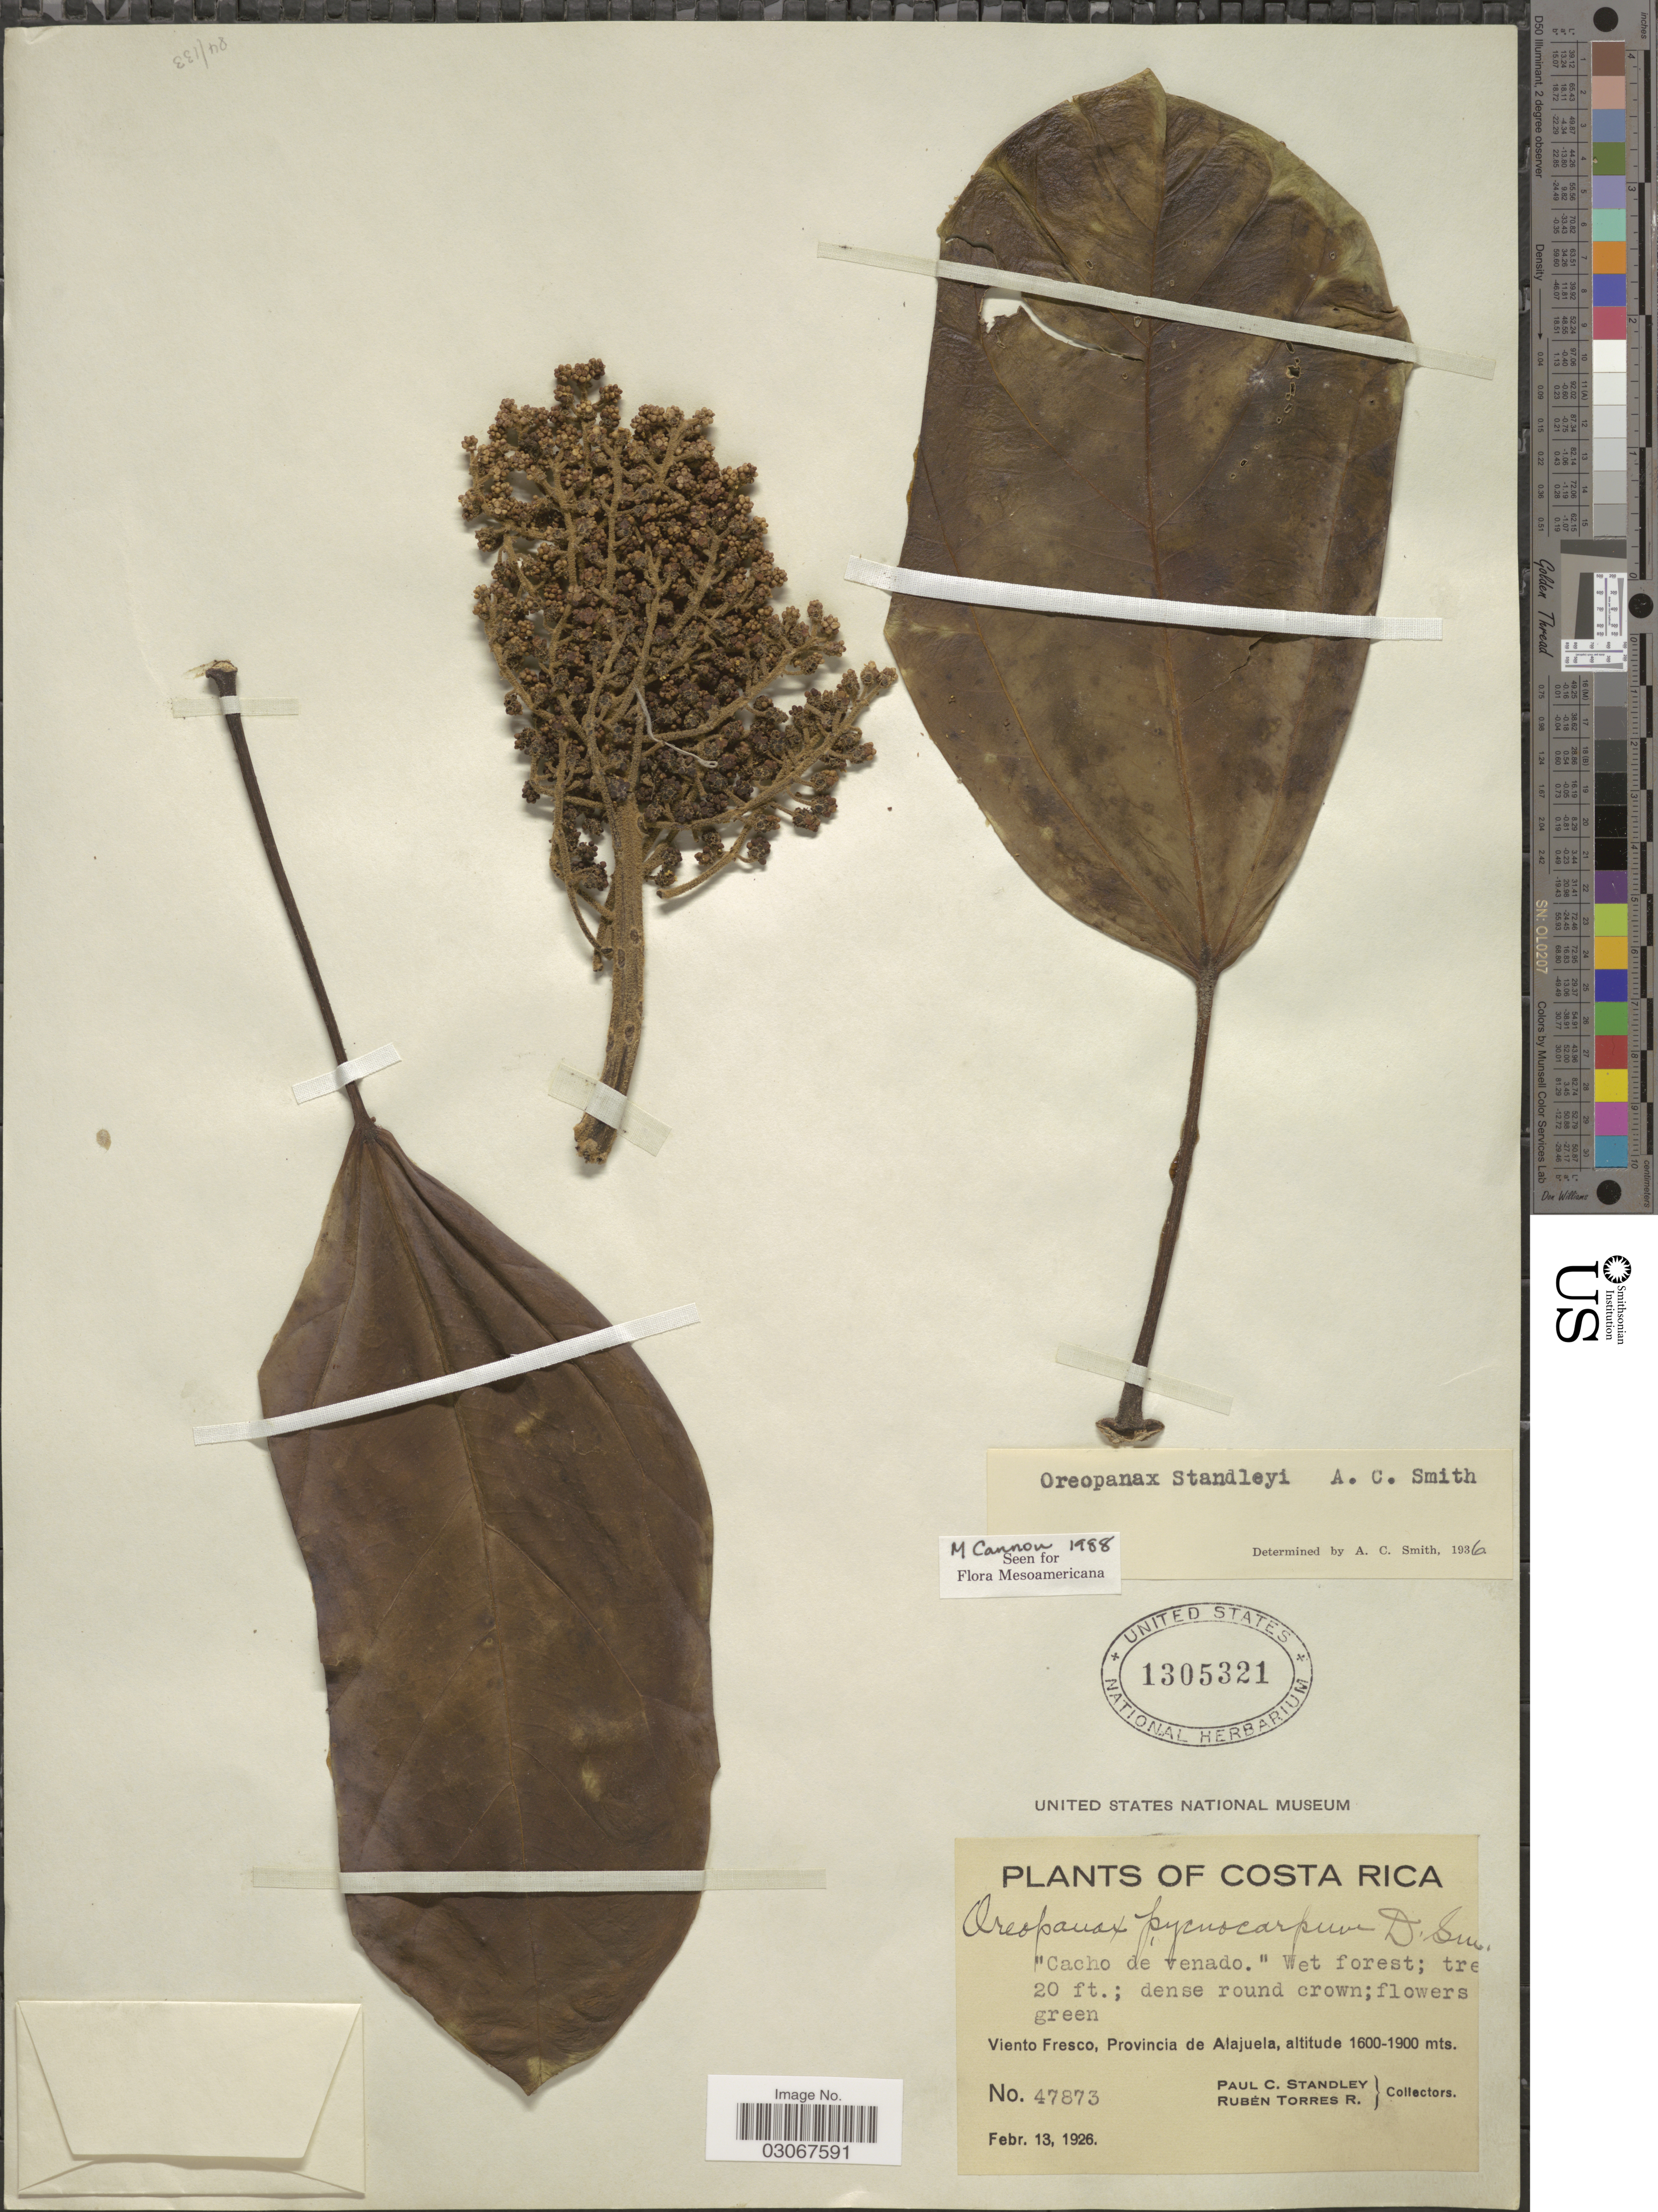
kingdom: Plantae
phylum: Tracheophyta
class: Magnoliopsida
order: Apiales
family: Araliaceae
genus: Oreopanax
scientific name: Oreopanax standleyi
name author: A.C. Sm.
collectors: P. C. Standley & R. Torres Rojas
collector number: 47873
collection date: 1926-02-13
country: Costa Rica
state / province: Alajuela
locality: Viento Fresco.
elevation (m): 1600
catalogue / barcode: US 1305321